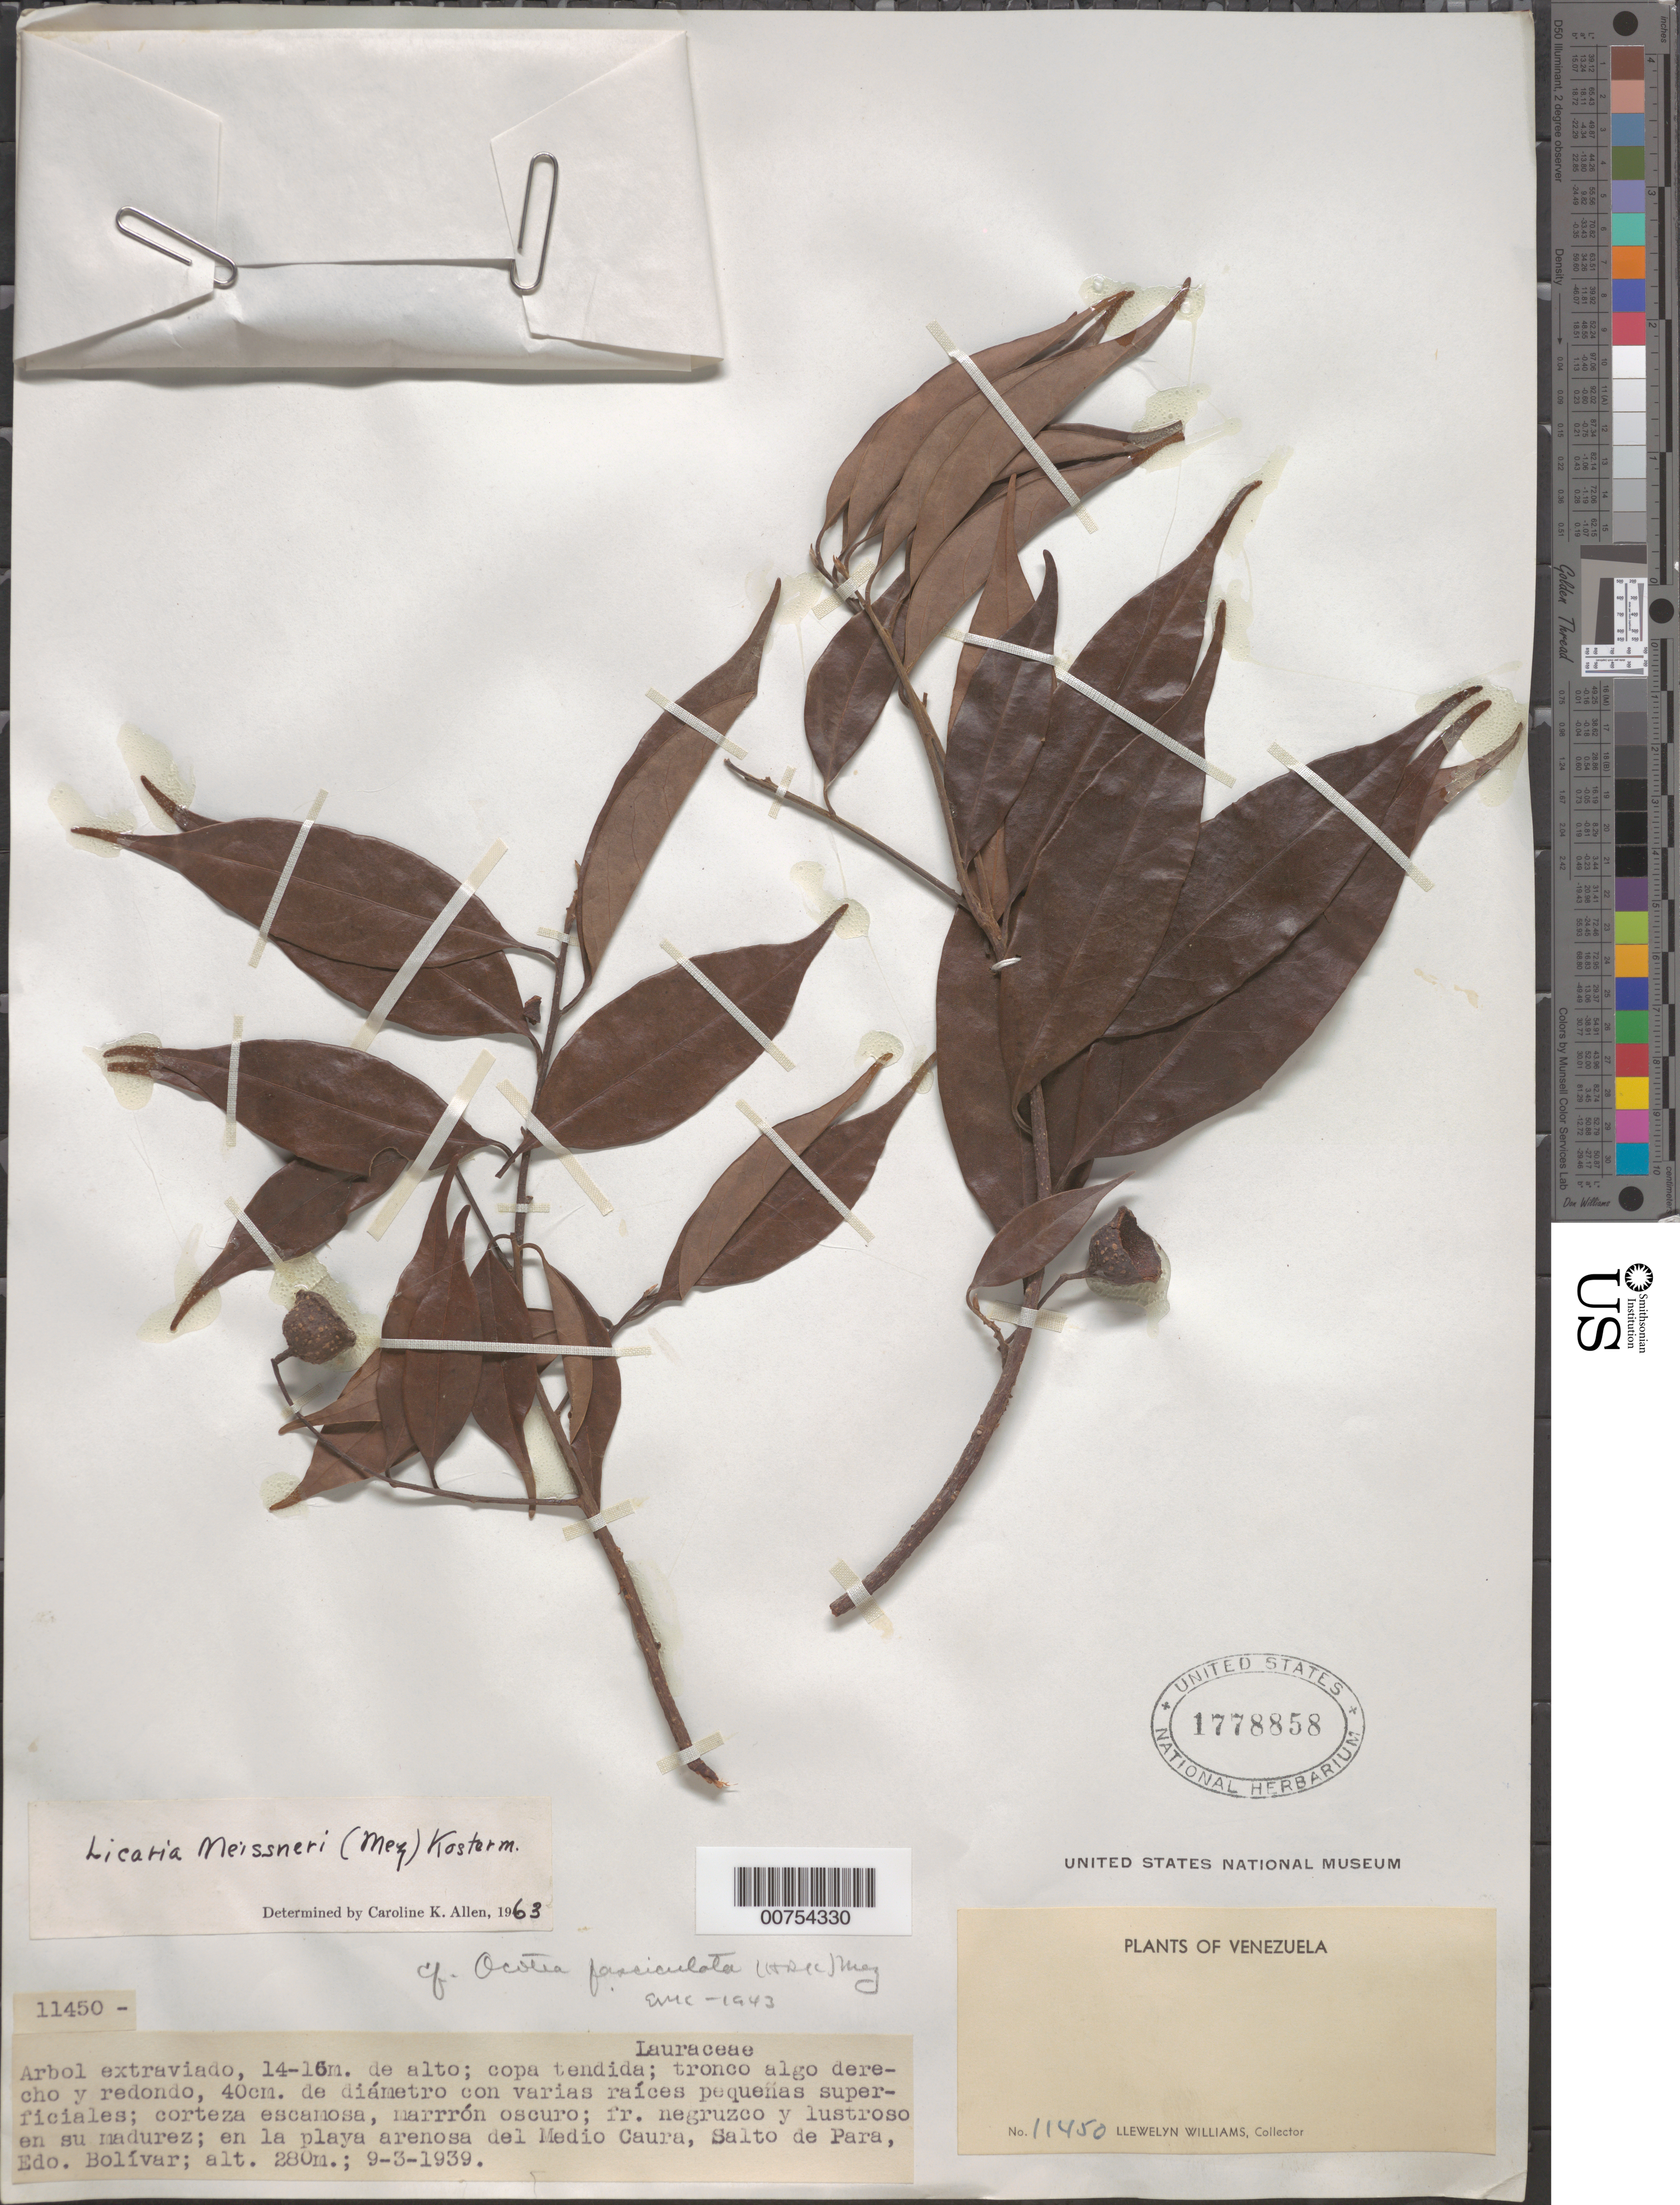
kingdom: Plantae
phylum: Tracheophyta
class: Magnoliopsida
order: Laurales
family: Lauraceae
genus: Licaria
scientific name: Licaria meissneri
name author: (Mez) Kosterm.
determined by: Allen, C. K.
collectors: Ll. Williams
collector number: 11450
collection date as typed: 9-Mar-39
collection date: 1939-03-09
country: Venezuela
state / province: Bolívar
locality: Salto de Para, Medio Caura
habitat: Playa arenosa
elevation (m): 280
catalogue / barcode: US 1778858